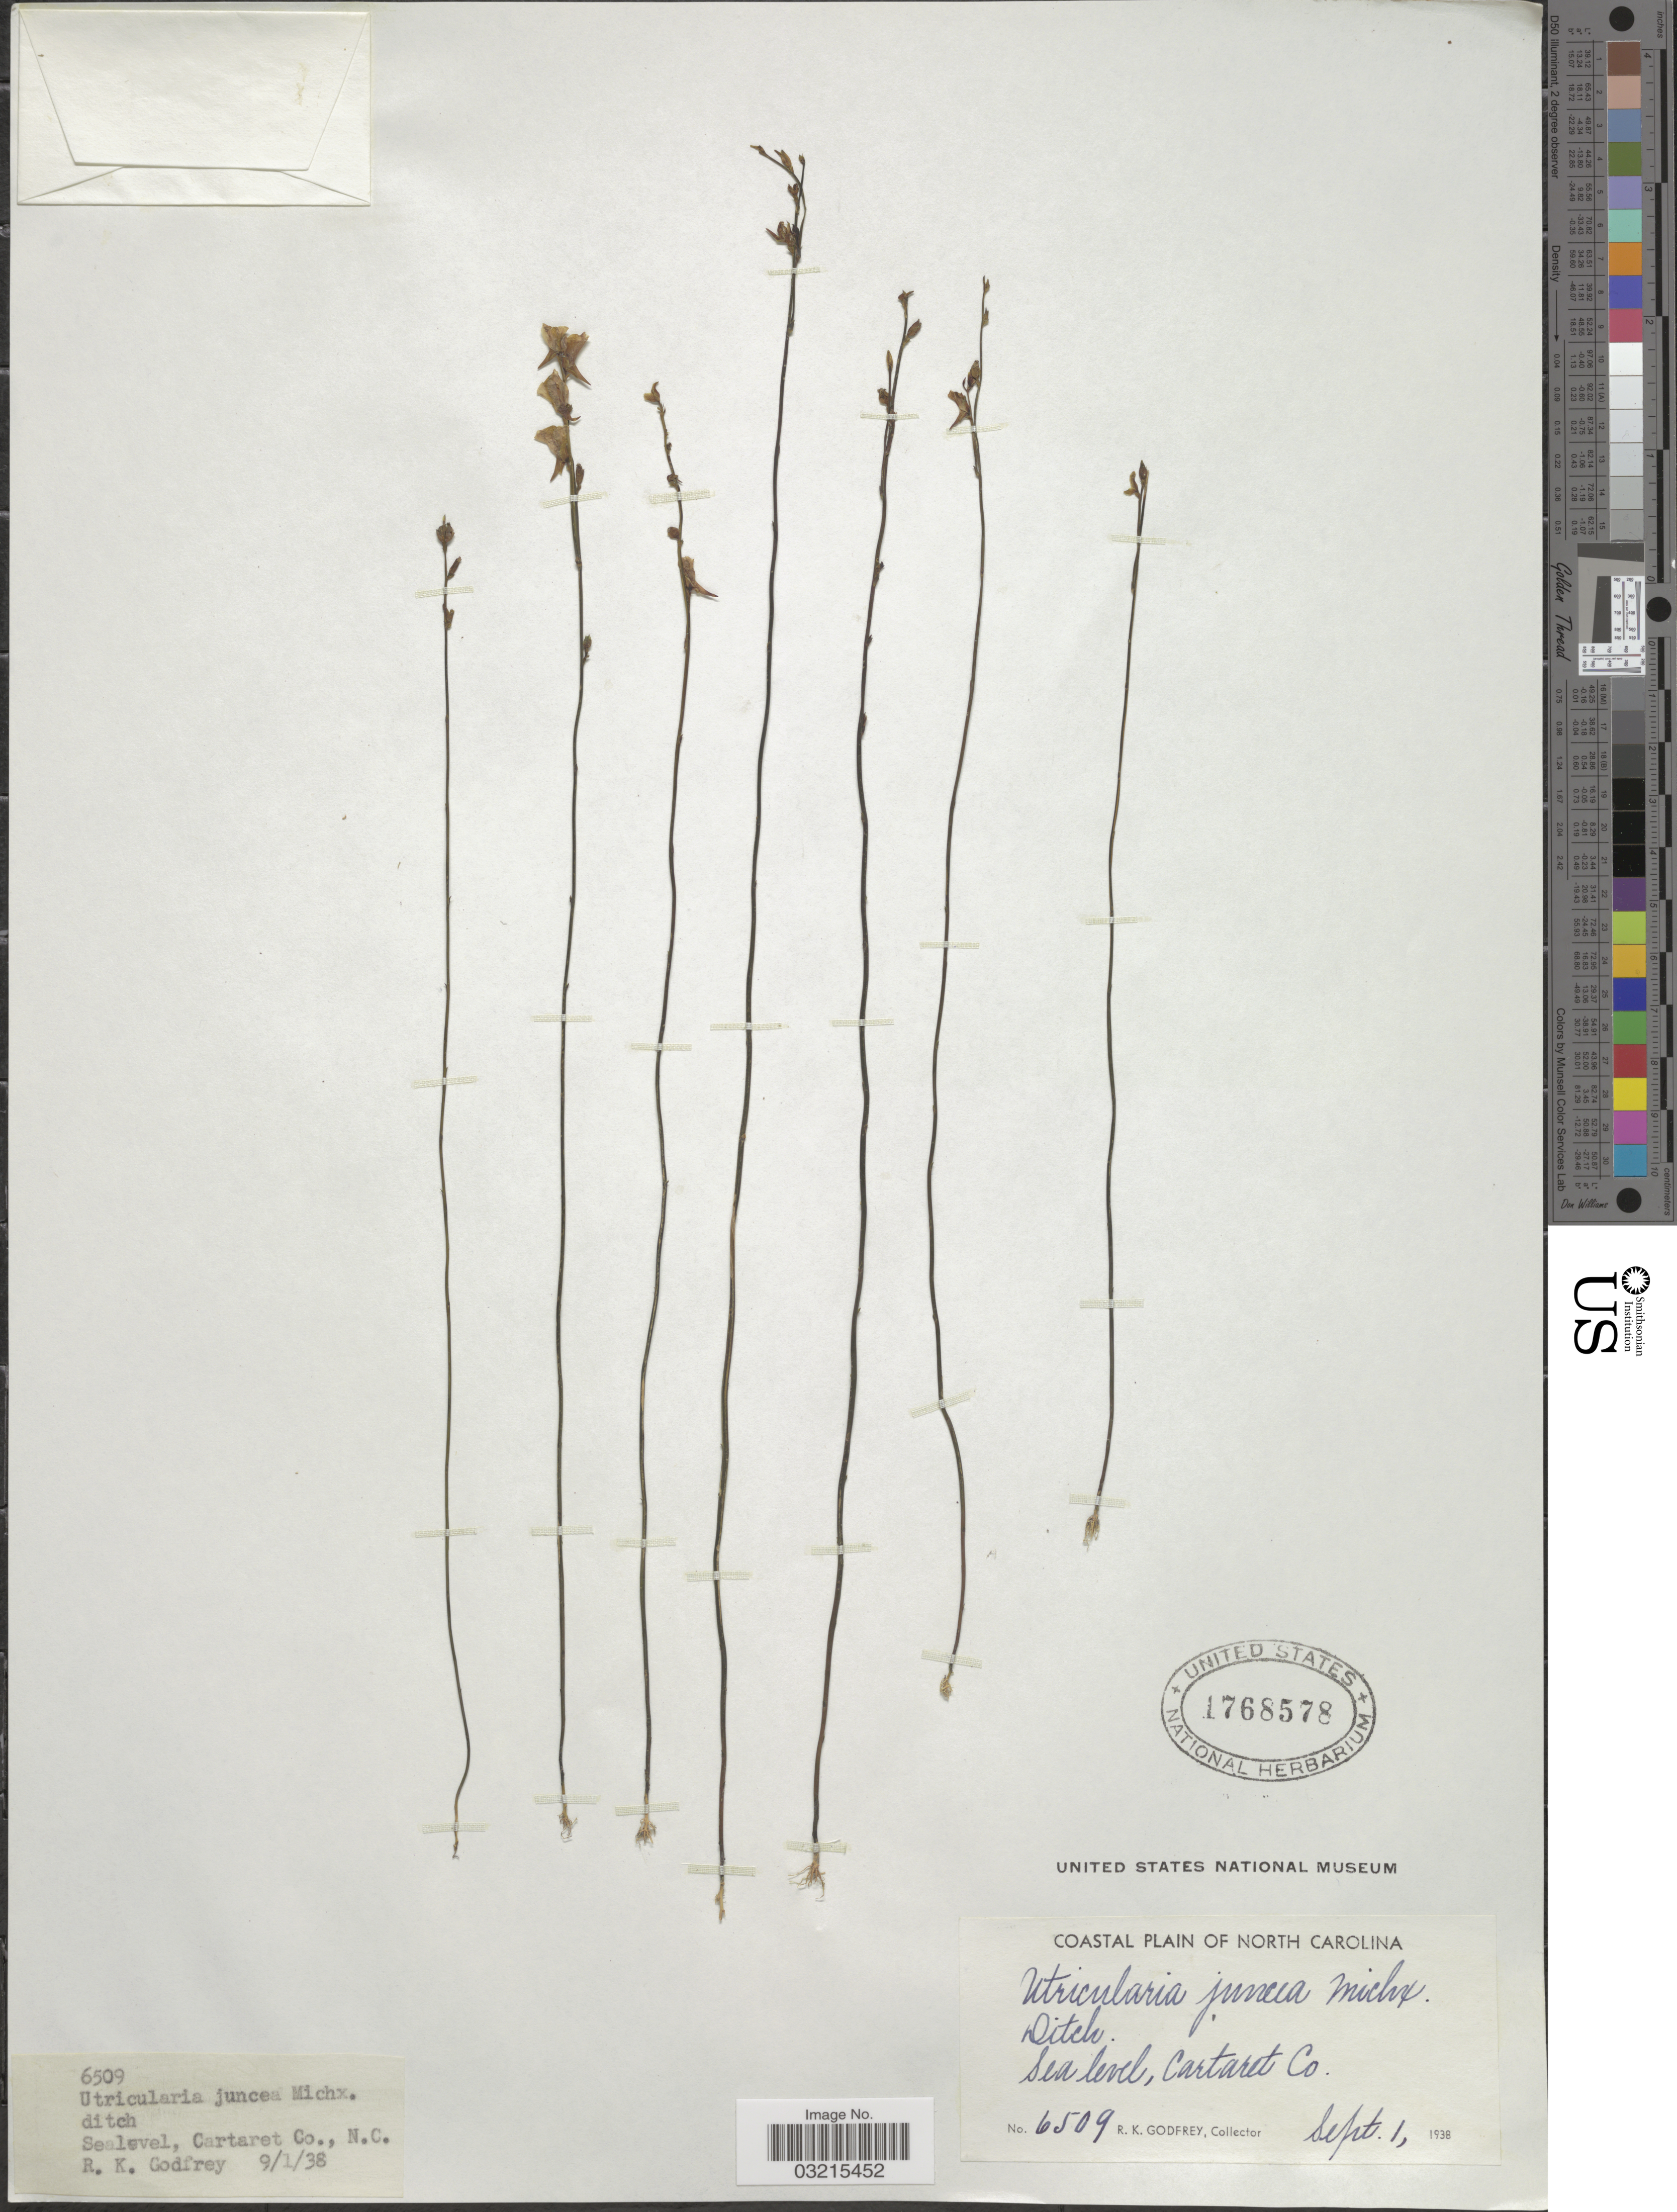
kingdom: Plantae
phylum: Tracheophyta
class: Magnoliopsida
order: Lamiales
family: Lentibulariaceae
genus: Utricularia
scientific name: Utricularia juncea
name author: Vahl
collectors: R. K. Godfrey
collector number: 6509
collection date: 1938-09-01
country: United States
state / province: North Carolina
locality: Coastal Plain of North Carolina. Sea level, Cartaret Co.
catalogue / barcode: US 1768578